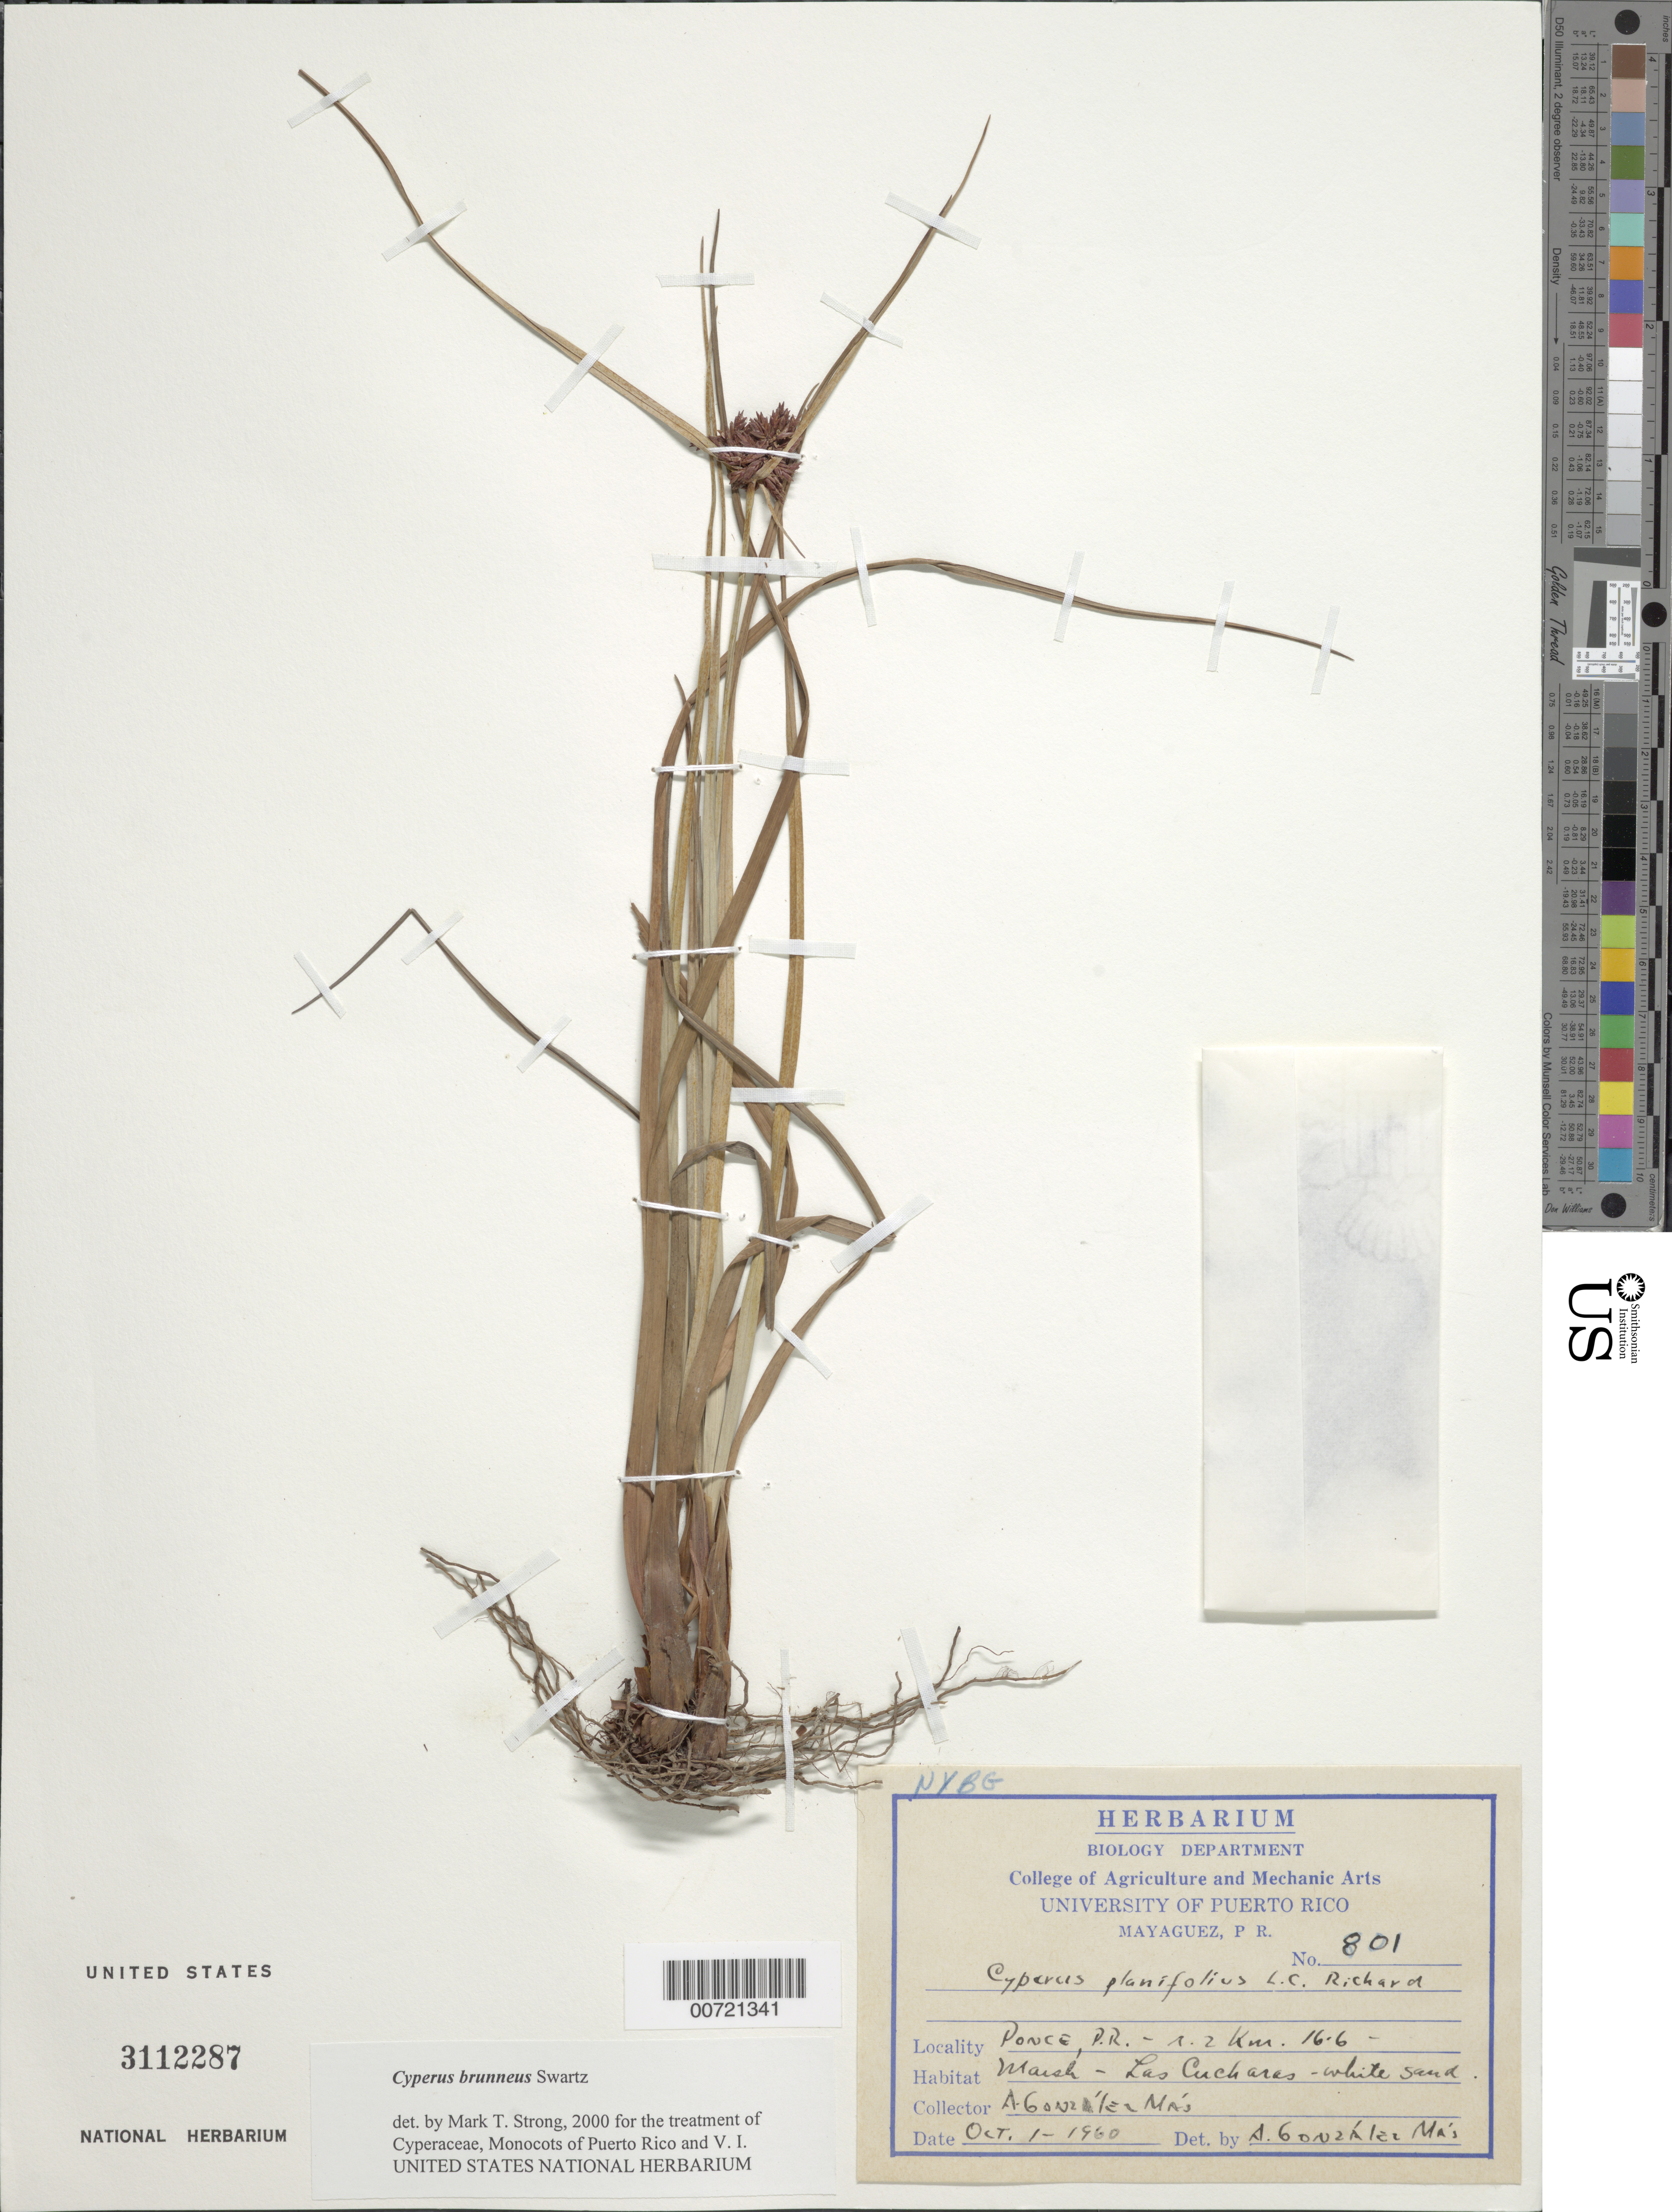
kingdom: Plantae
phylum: Tracheophyta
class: Liliopsida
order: Poales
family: Cyperaceae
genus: Cyperus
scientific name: Cyperus brunneus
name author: Sw.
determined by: Strong, M. T., (US), Smithsonian Institution - National Museum of Natural History (UNITED STATES)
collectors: A. González Más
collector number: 801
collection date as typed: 01 Oct 1960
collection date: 1960-10-01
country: Puerto Rico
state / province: Ponce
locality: Ponce: Rt. 2, km 16.6, Los Cuchares.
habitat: Marsh, white sand area.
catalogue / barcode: US 3112287